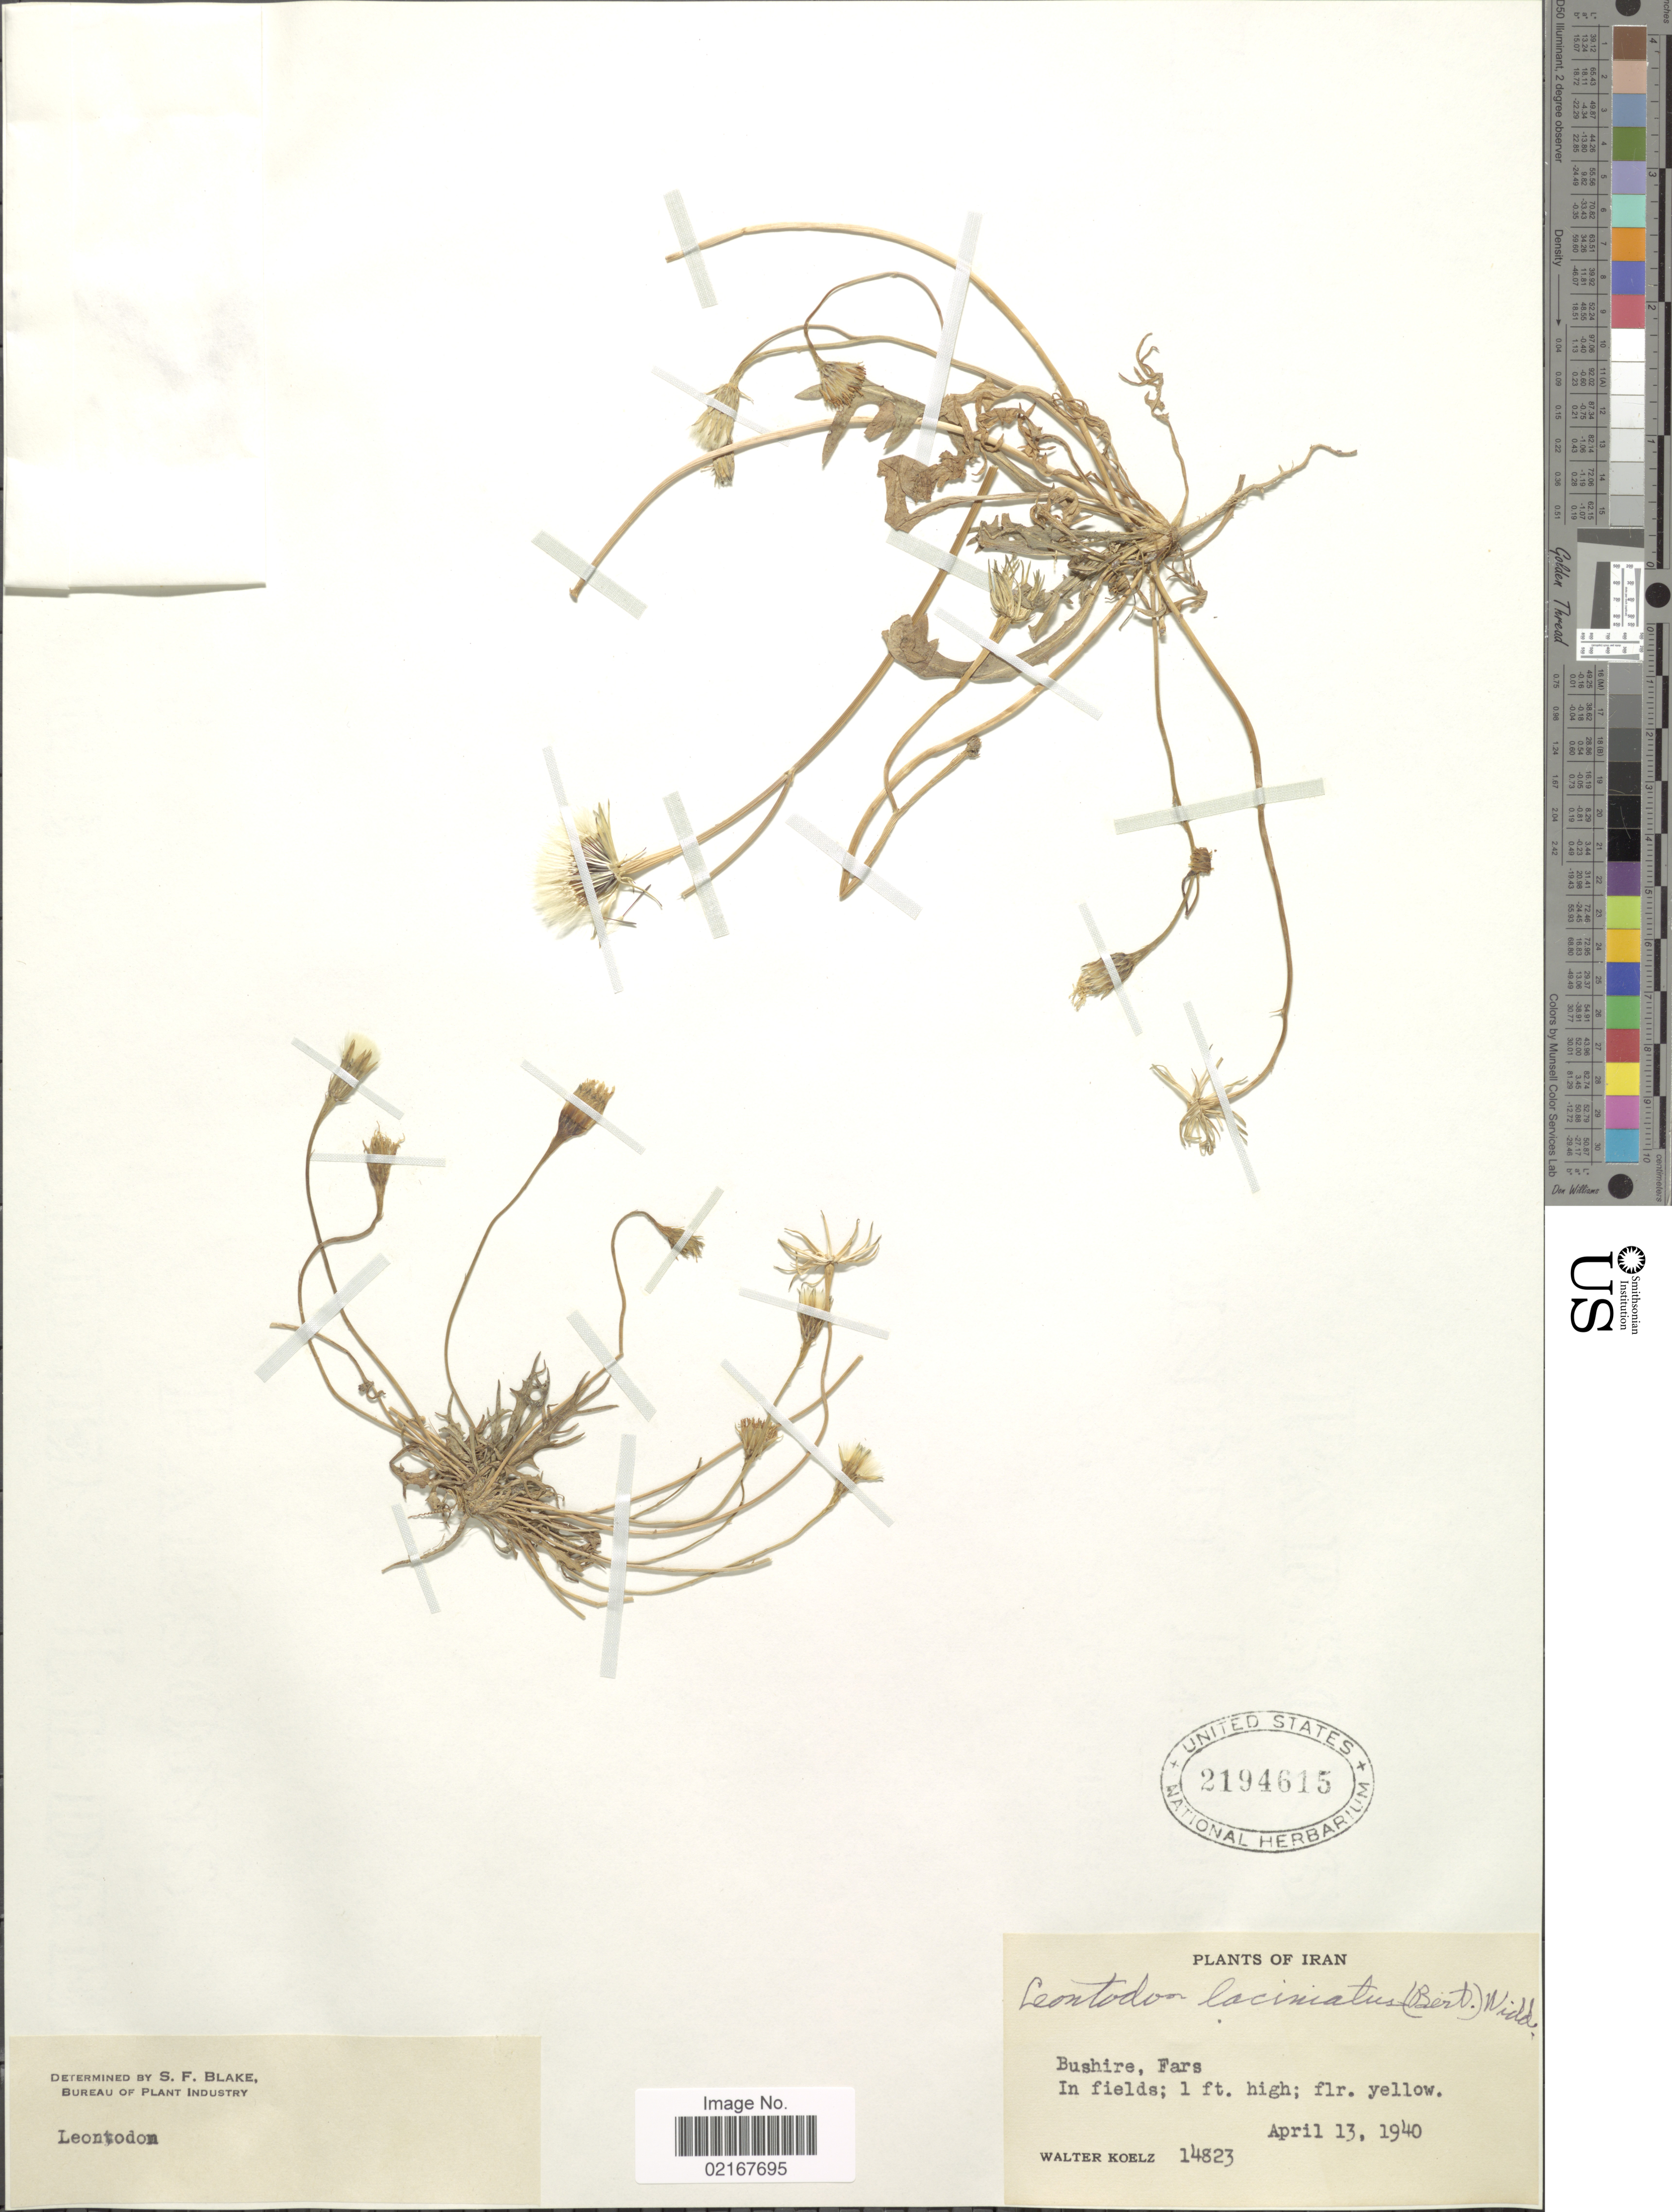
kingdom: Plantae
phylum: Tracheophyta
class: Magnoliopsida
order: Asterales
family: Asteraceae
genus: Leontodon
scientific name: Leontodon laciniatus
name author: (Bertol.) Bornm.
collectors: W. N. Koelz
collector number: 14823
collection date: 1940-04-13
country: Iran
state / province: Fars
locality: Bushire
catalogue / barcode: US 2194615